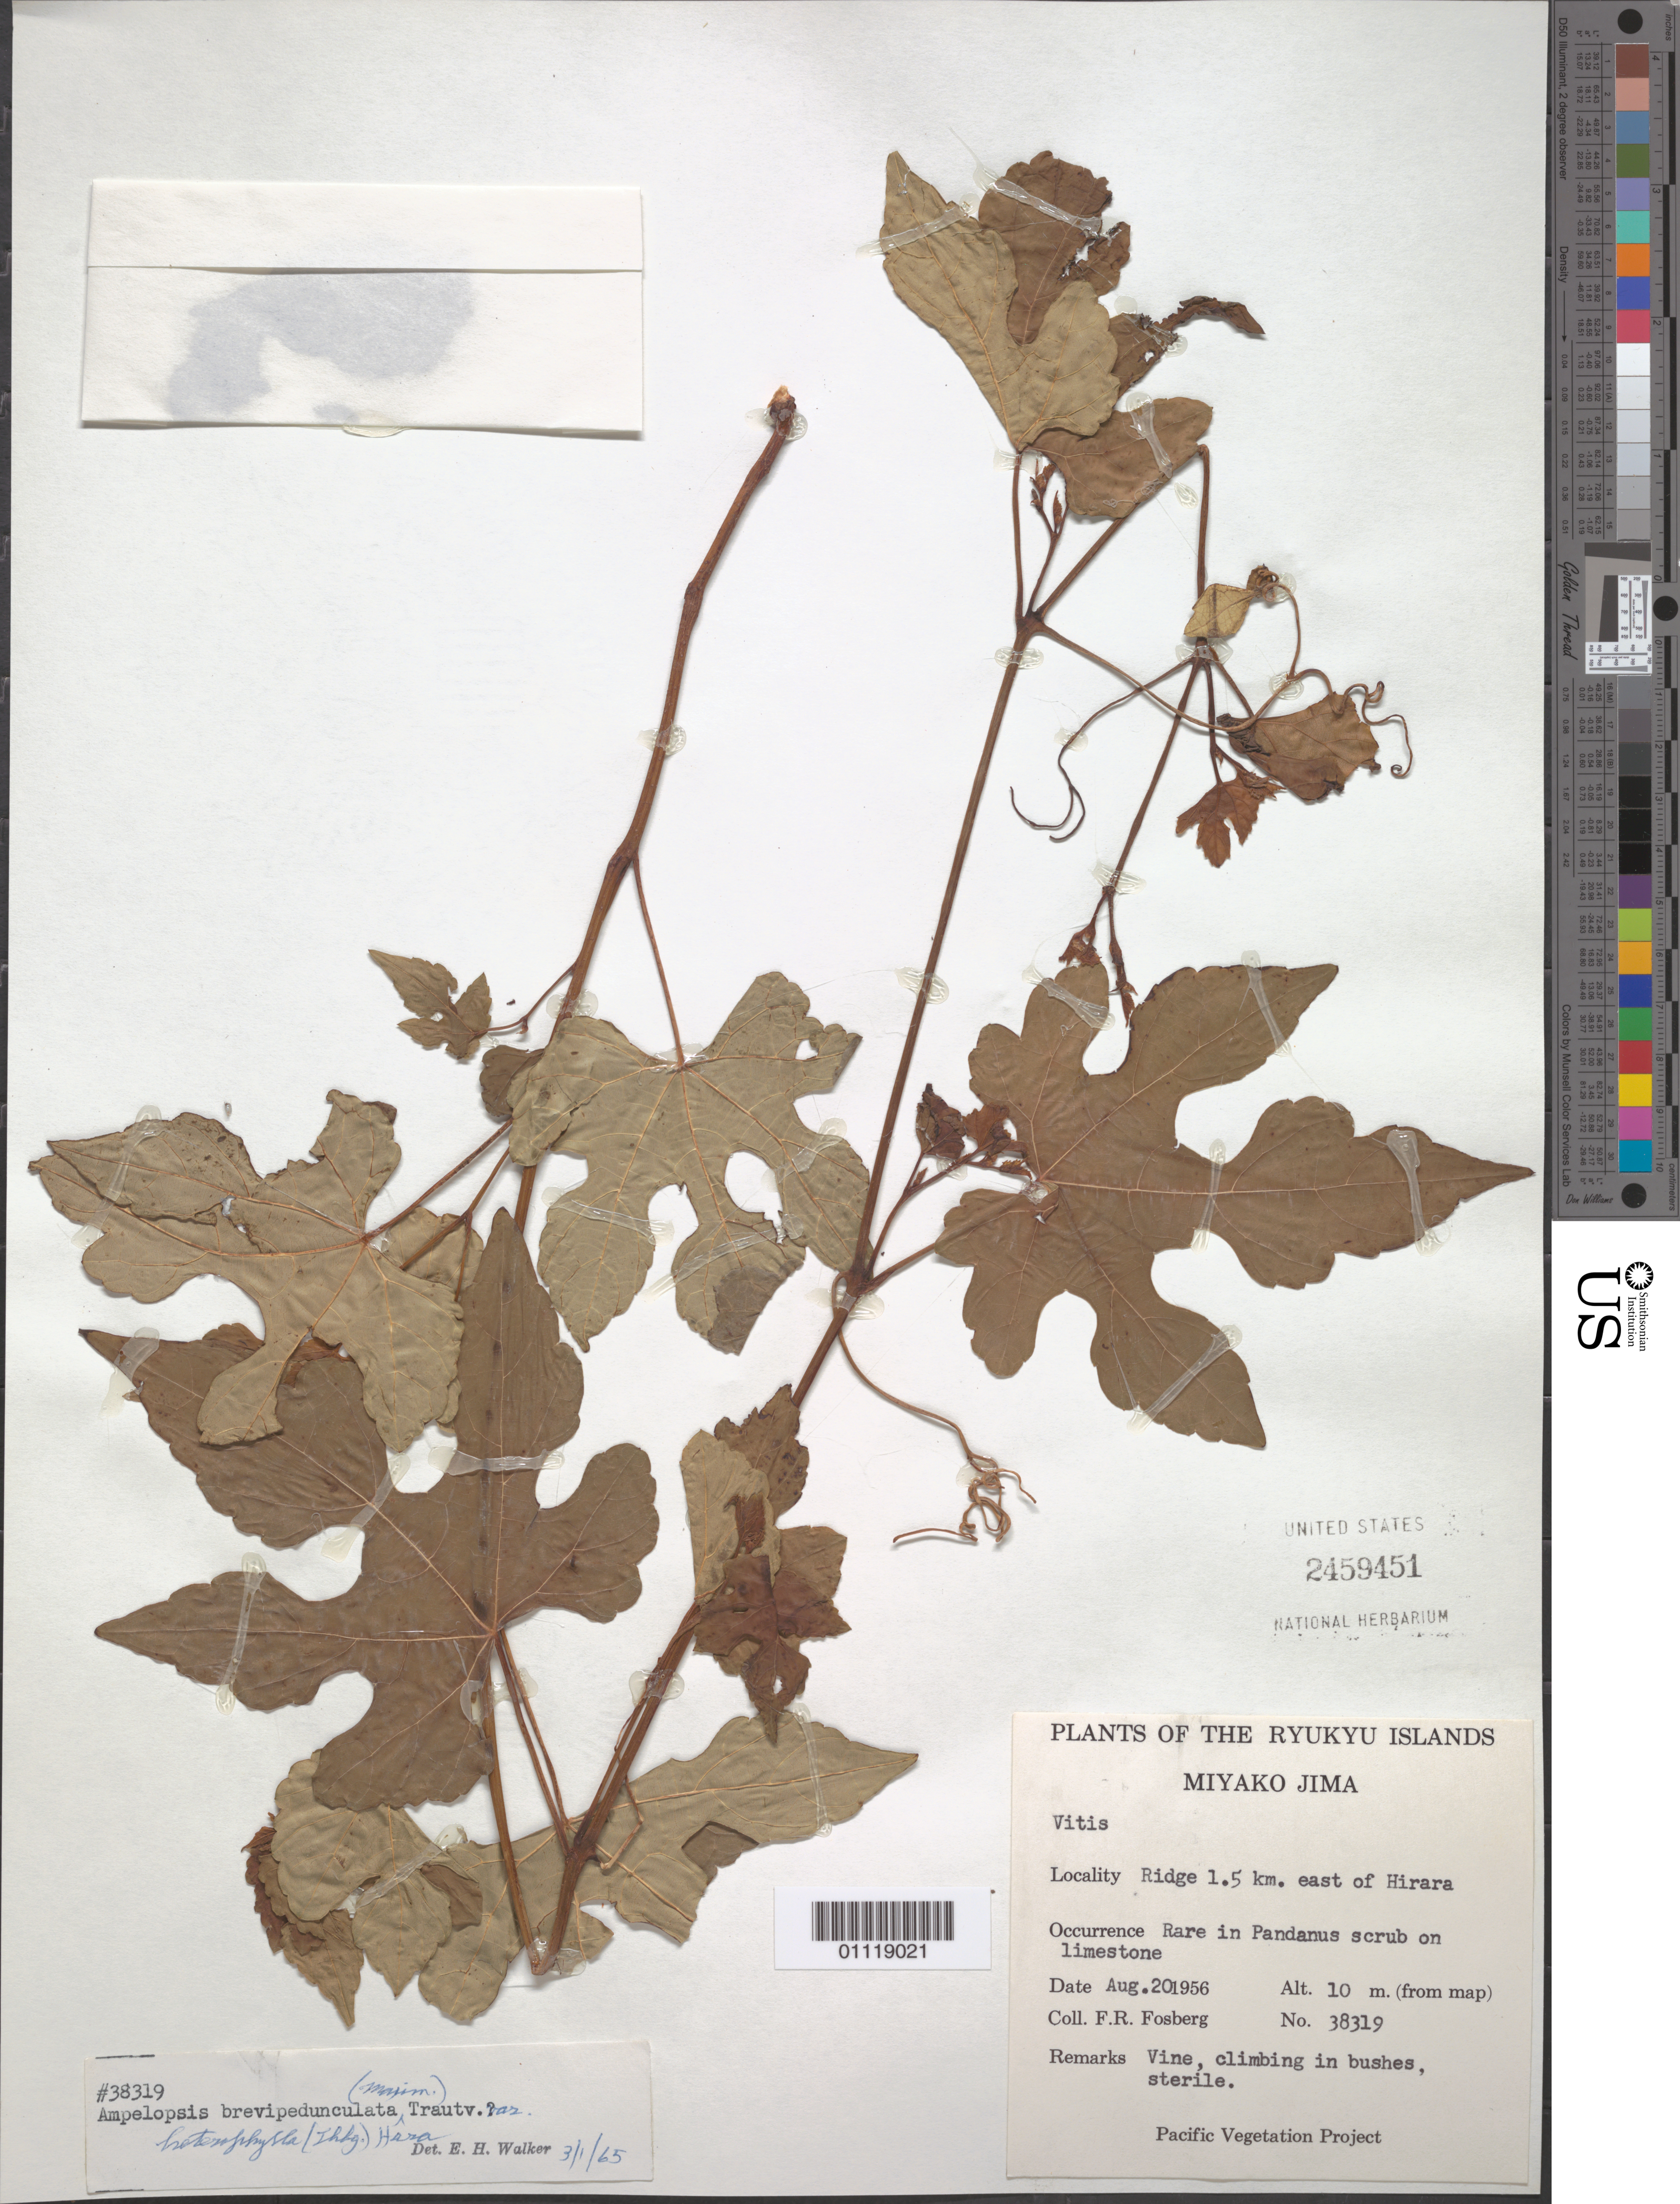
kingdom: Plantae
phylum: Tracheophyta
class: Magnoliopsida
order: Vitales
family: Vitaceae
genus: Ampelopsis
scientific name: Ampelopsis brevipedunculata var. heterophylla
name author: (Thunb.) H. Hara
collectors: F. R. Fosberg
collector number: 38319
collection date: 1956-08-20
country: Japan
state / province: Okinawa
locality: Ryukyu Islands; Miyako Jima. Ridge 1.5 km E of Hirara.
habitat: Scrub on limestone. Vine, climbing in bushes.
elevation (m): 10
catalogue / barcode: US 2459451